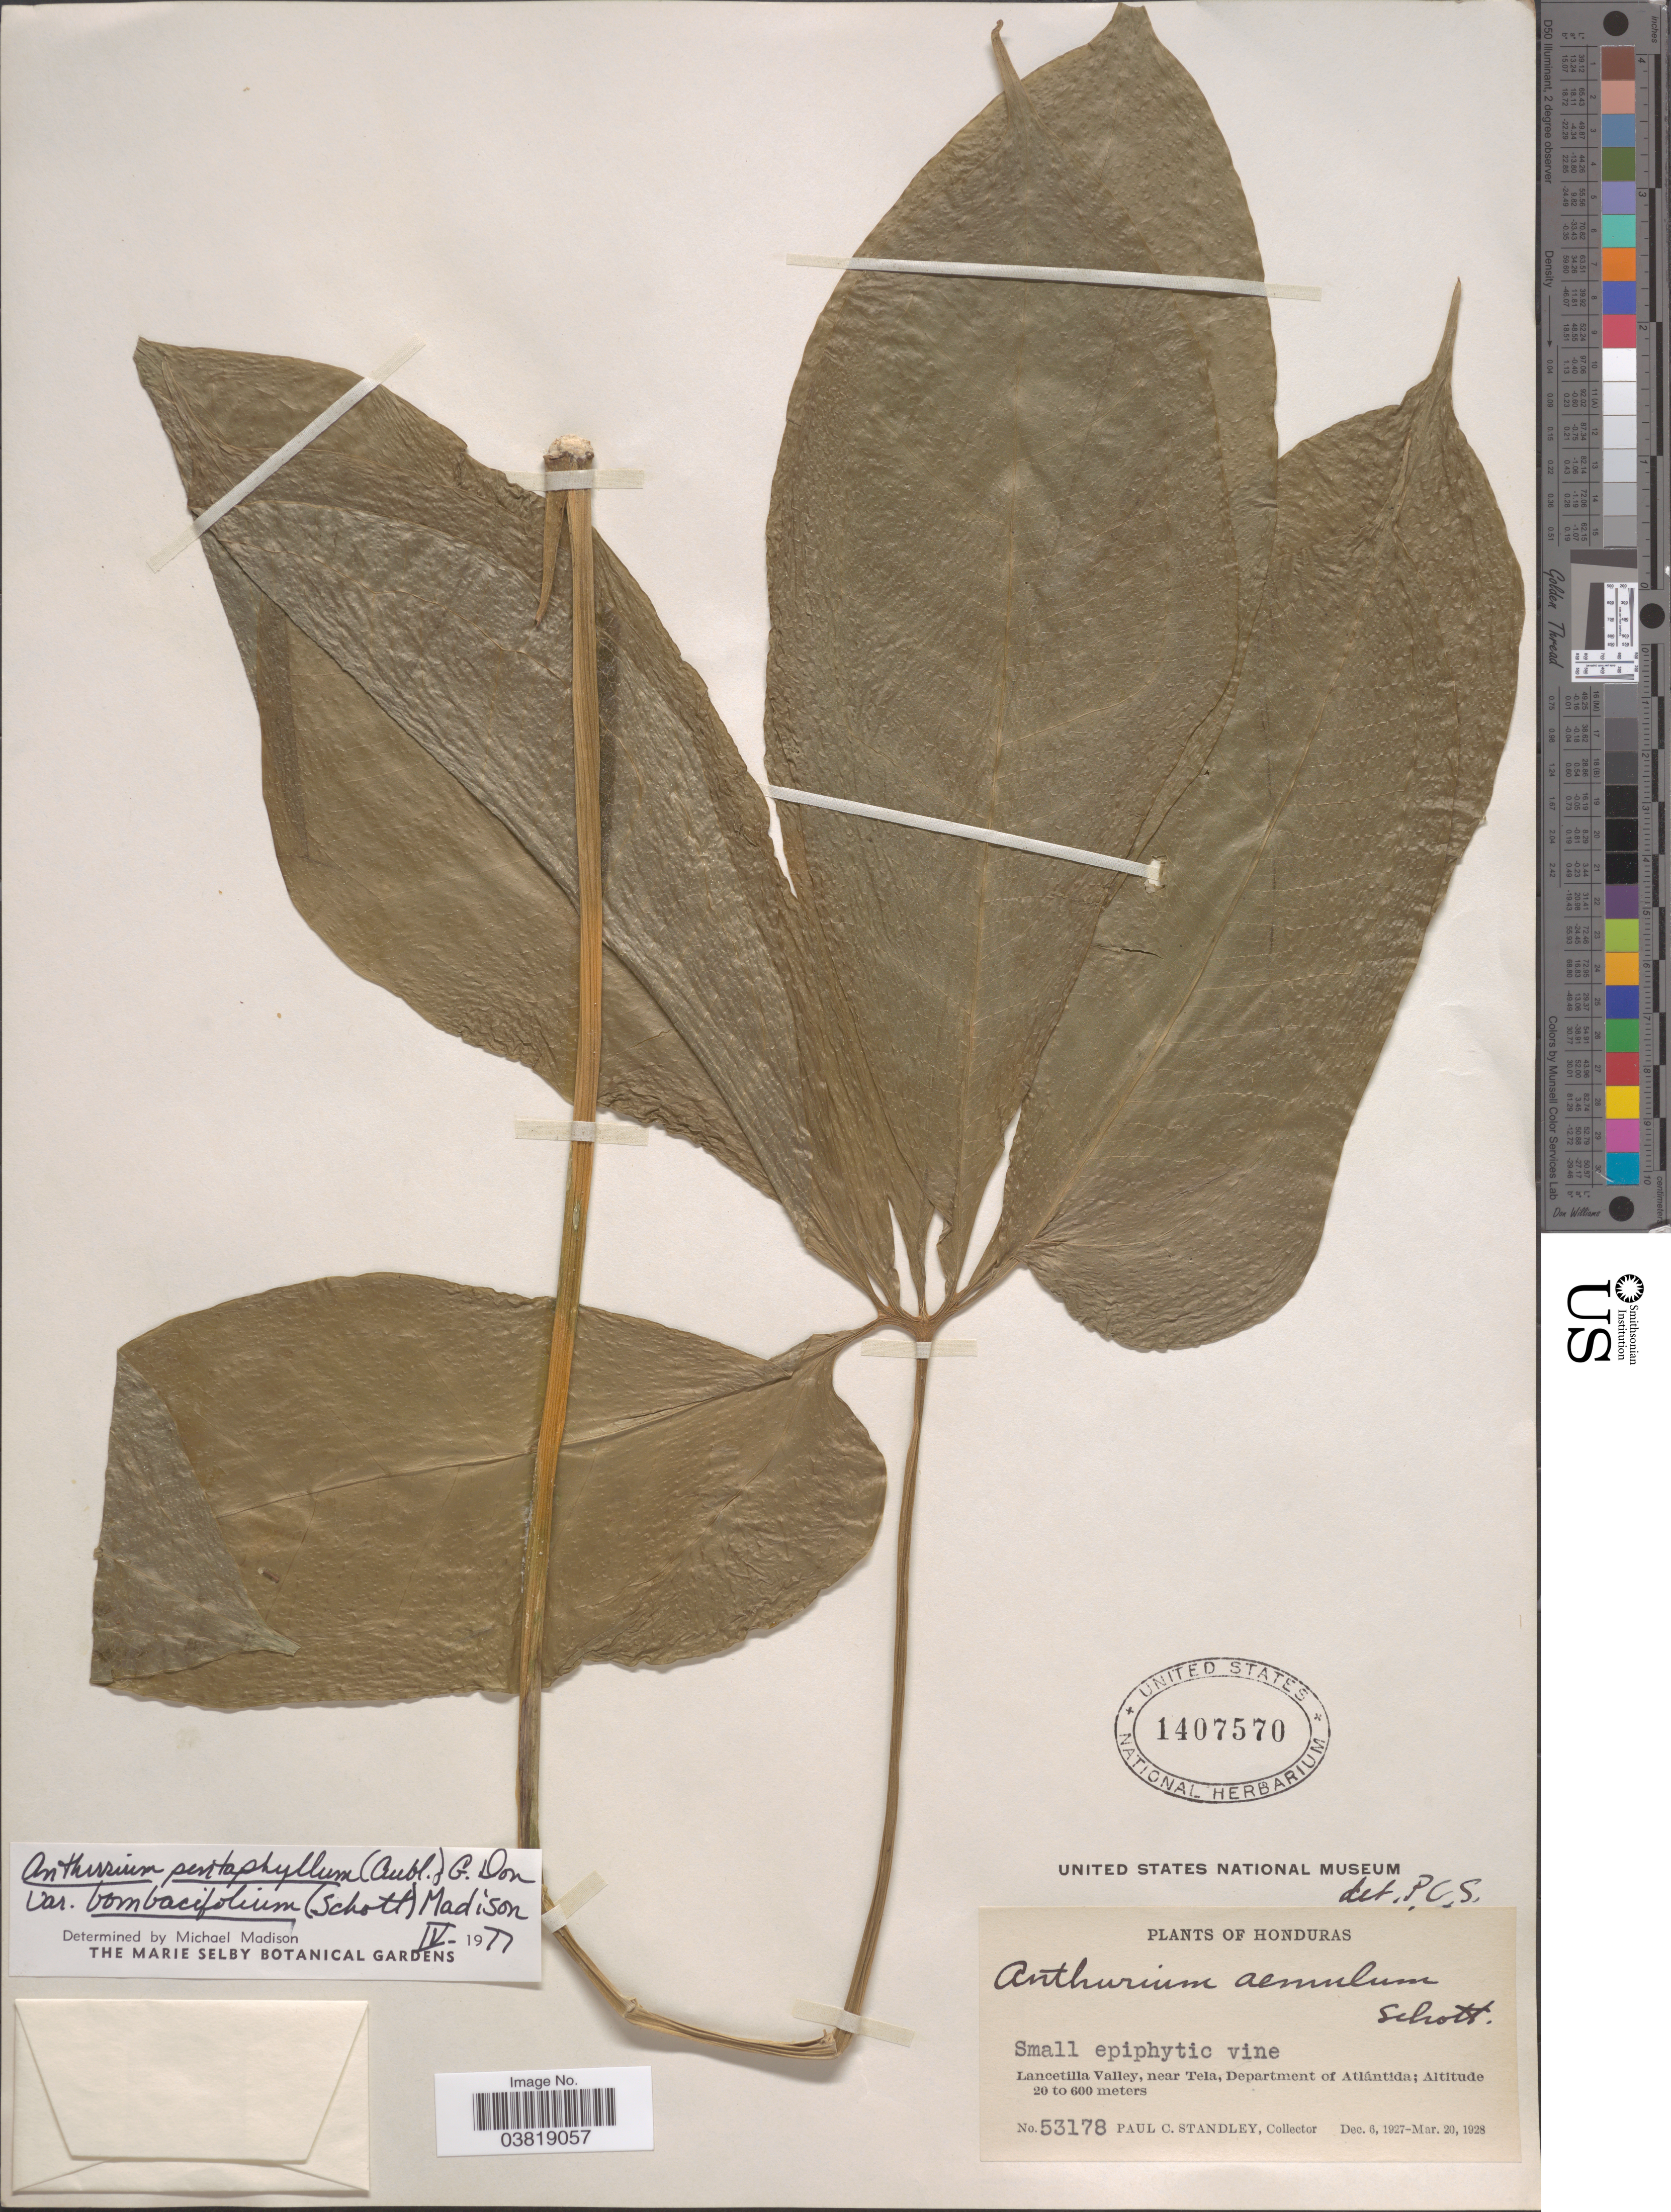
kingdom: Plantae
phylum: Tracheophyta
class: Liliopsida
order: Alismatales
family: Araceae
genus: Anthurium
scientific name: Anthurium pentaphyllum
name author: (Aubl.) G. Don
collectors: P. C. Standley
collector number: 53178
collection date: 1927-12-06/1928-03-20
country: Honduras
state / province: Atlantida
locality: Lancetilla Valley, near Tela, Department of Atlántida.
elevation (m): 20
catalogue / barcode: US 1407570